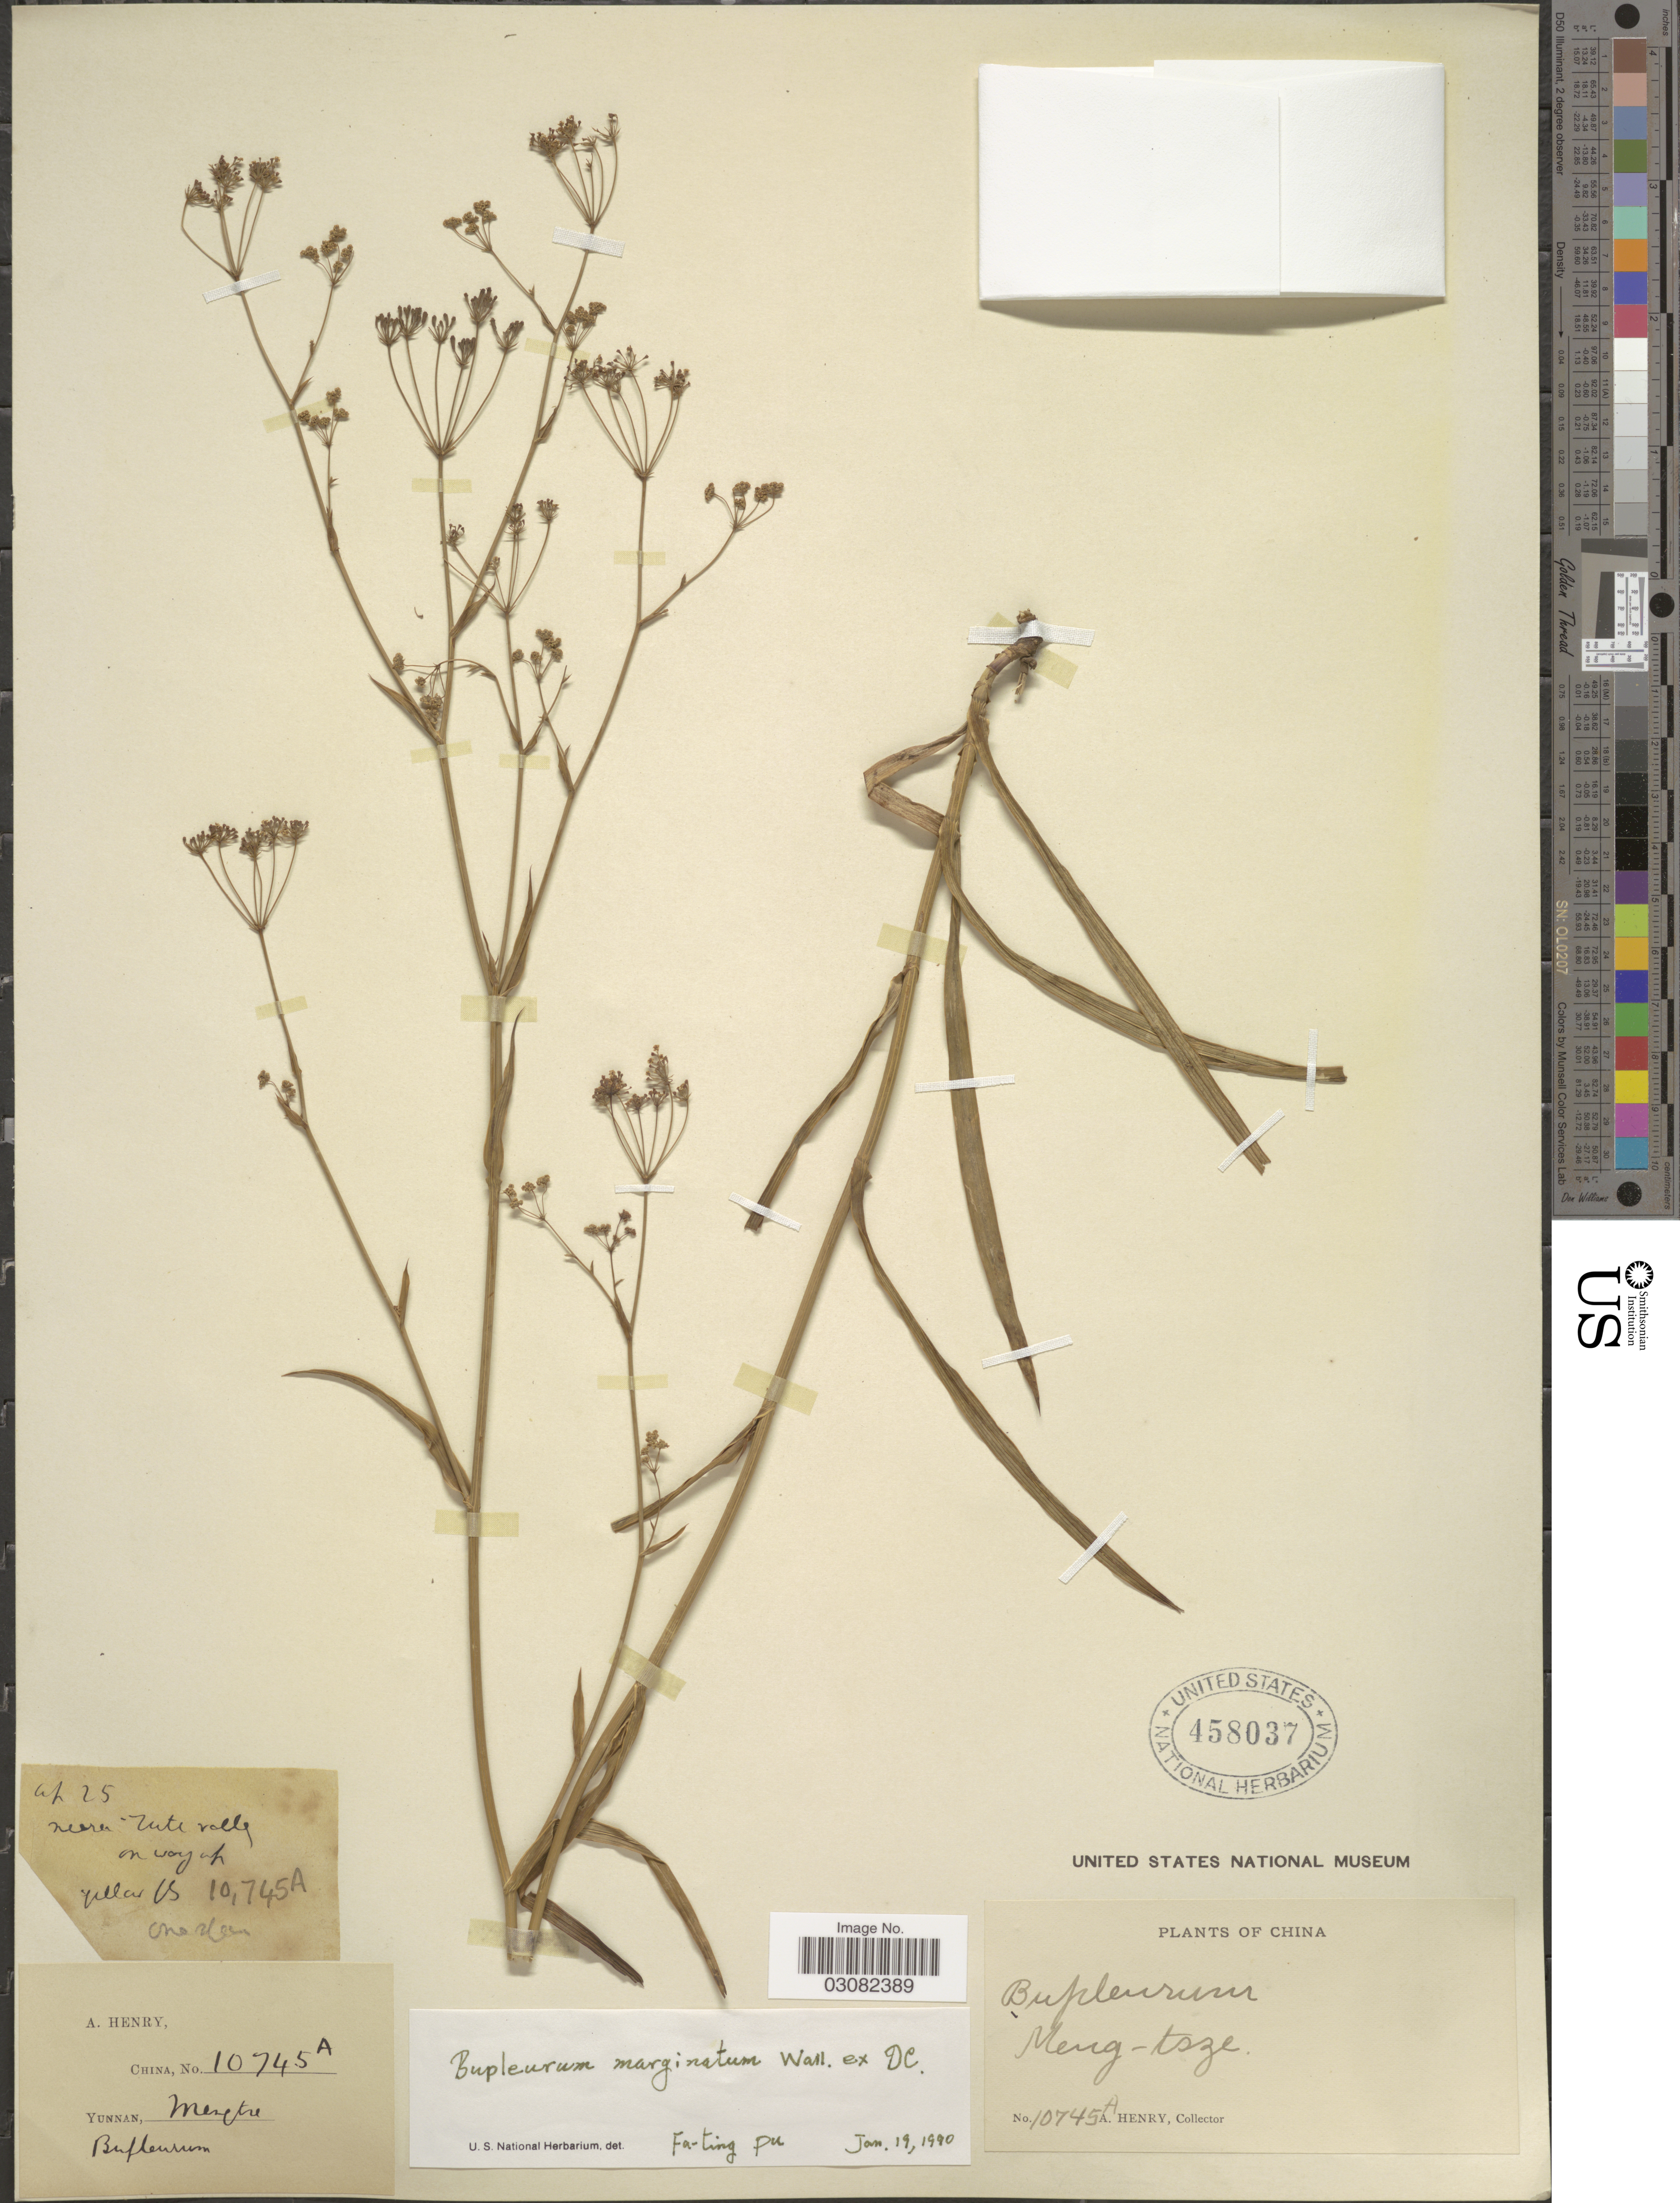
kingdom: Plantae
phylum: Tracheophyta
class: Magnoliopsida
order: Apiales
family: Apiaceae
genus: Bupleurum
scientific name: Bupleurum marginatum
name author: Wall. ex DC.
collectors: A. Henry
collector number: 10745 A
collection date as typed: Transcribed d/m/y: /4/25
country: China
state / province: Yunnan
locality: Meng-tsze.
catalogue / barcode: US 458037